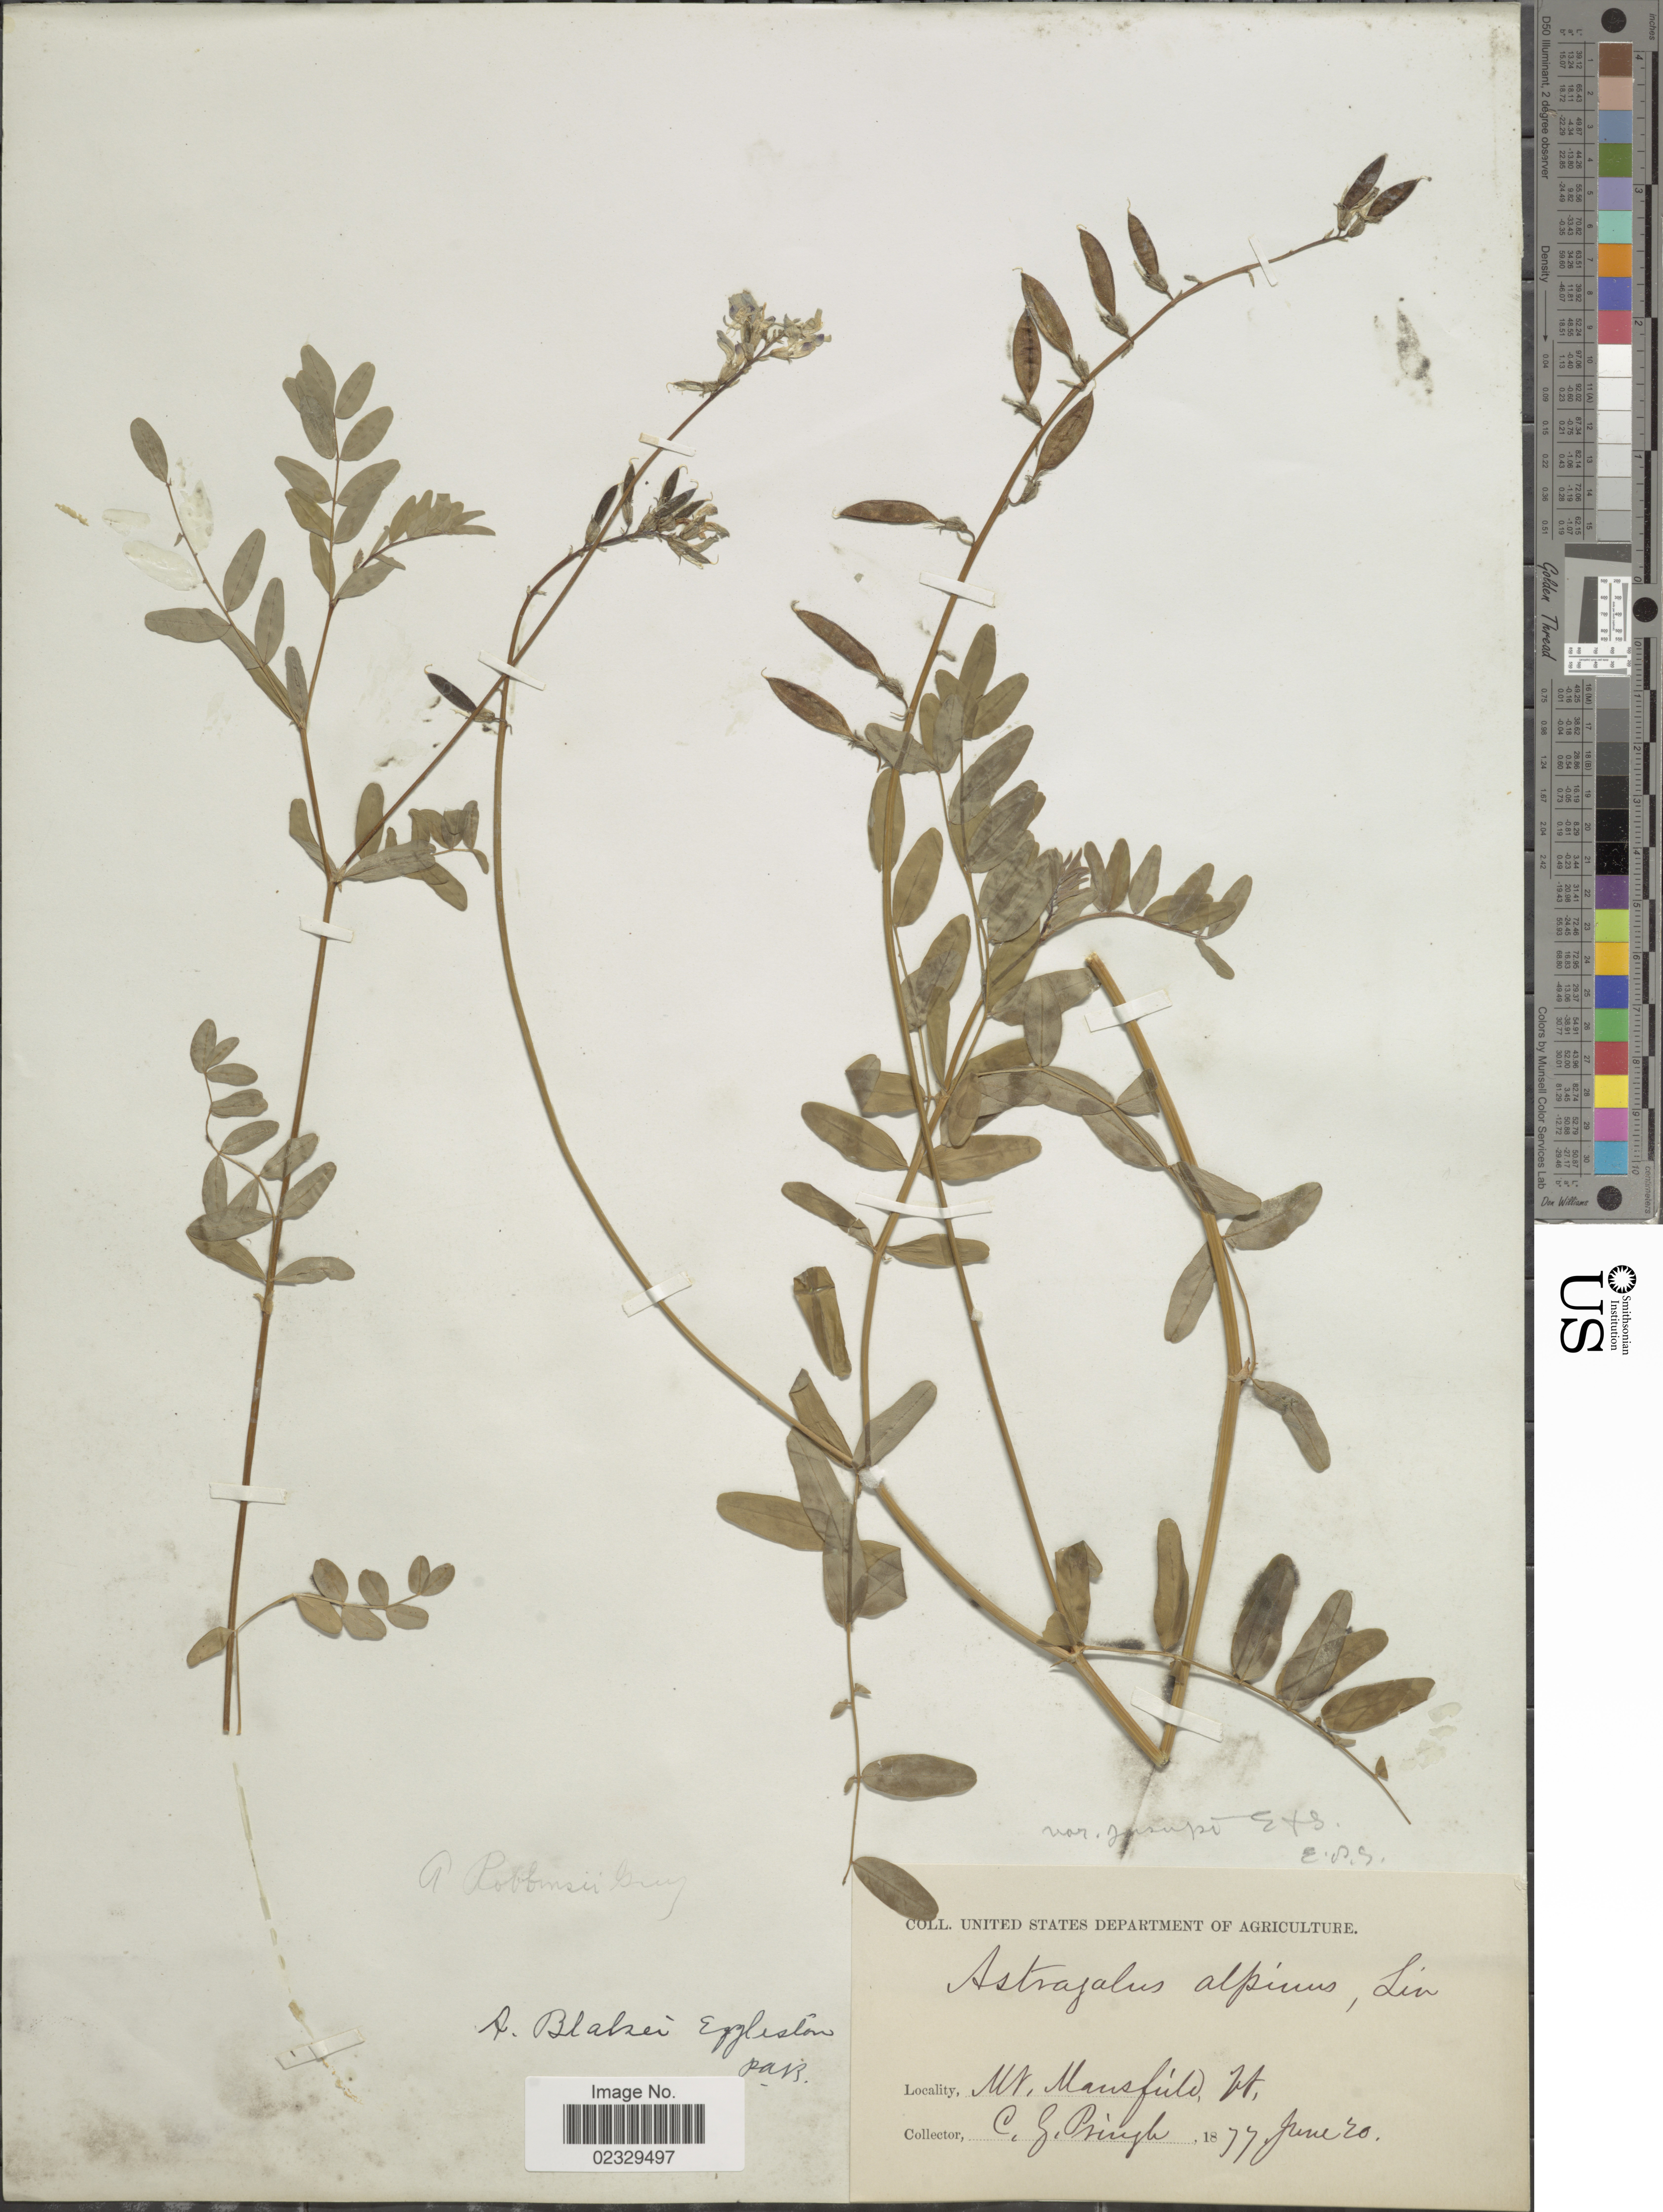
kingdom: Plantae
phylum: Tracheophyta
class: Magnoliopsida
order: Fabales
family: Fabaceae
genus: Astragalus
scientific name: Astragalus blakei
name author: Eggl.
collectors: C. G. Pringle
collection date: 1877-06-20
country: United States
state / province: Vermont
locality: Mt. Mansfield